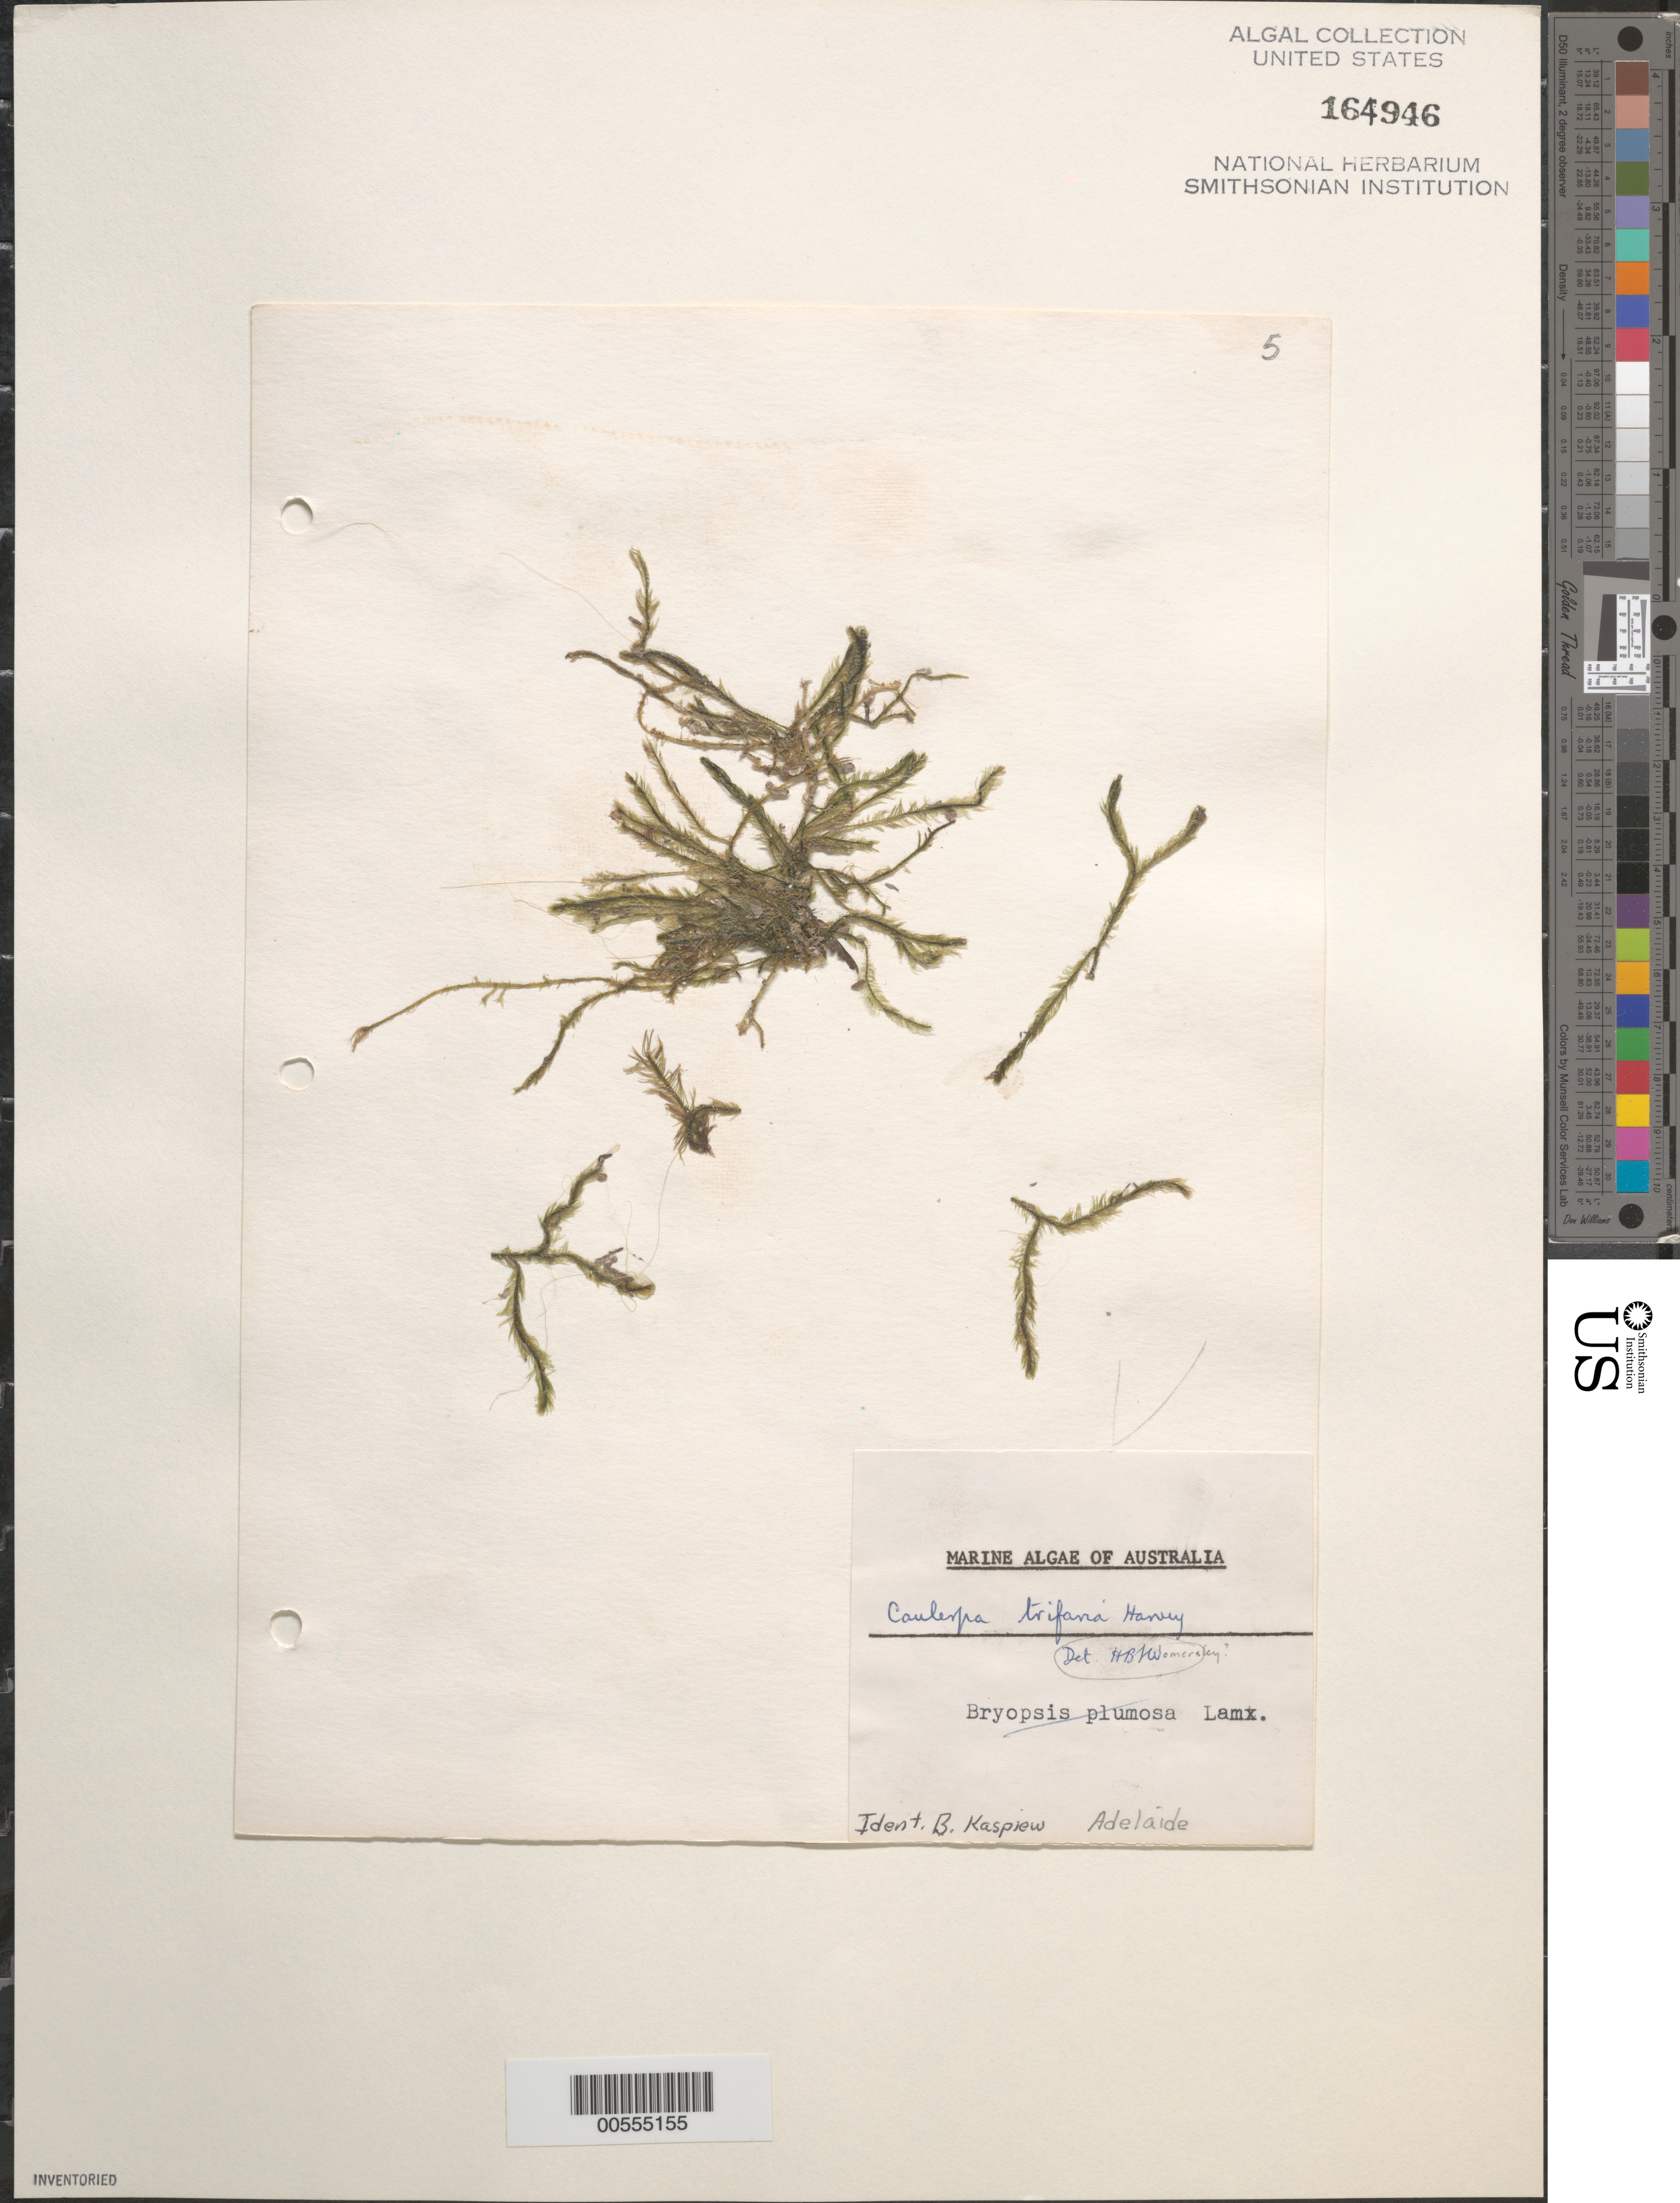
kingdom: Plantae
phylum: Chlorophyta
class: Ulvophyceae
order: Bryopsidales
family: Caulerpaceae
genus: Caulerpa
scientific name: Caulerpa trifaria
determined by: Womersley, H. B. S.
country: Australia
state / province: South Australia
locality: Adelaide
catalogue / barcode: US 164946